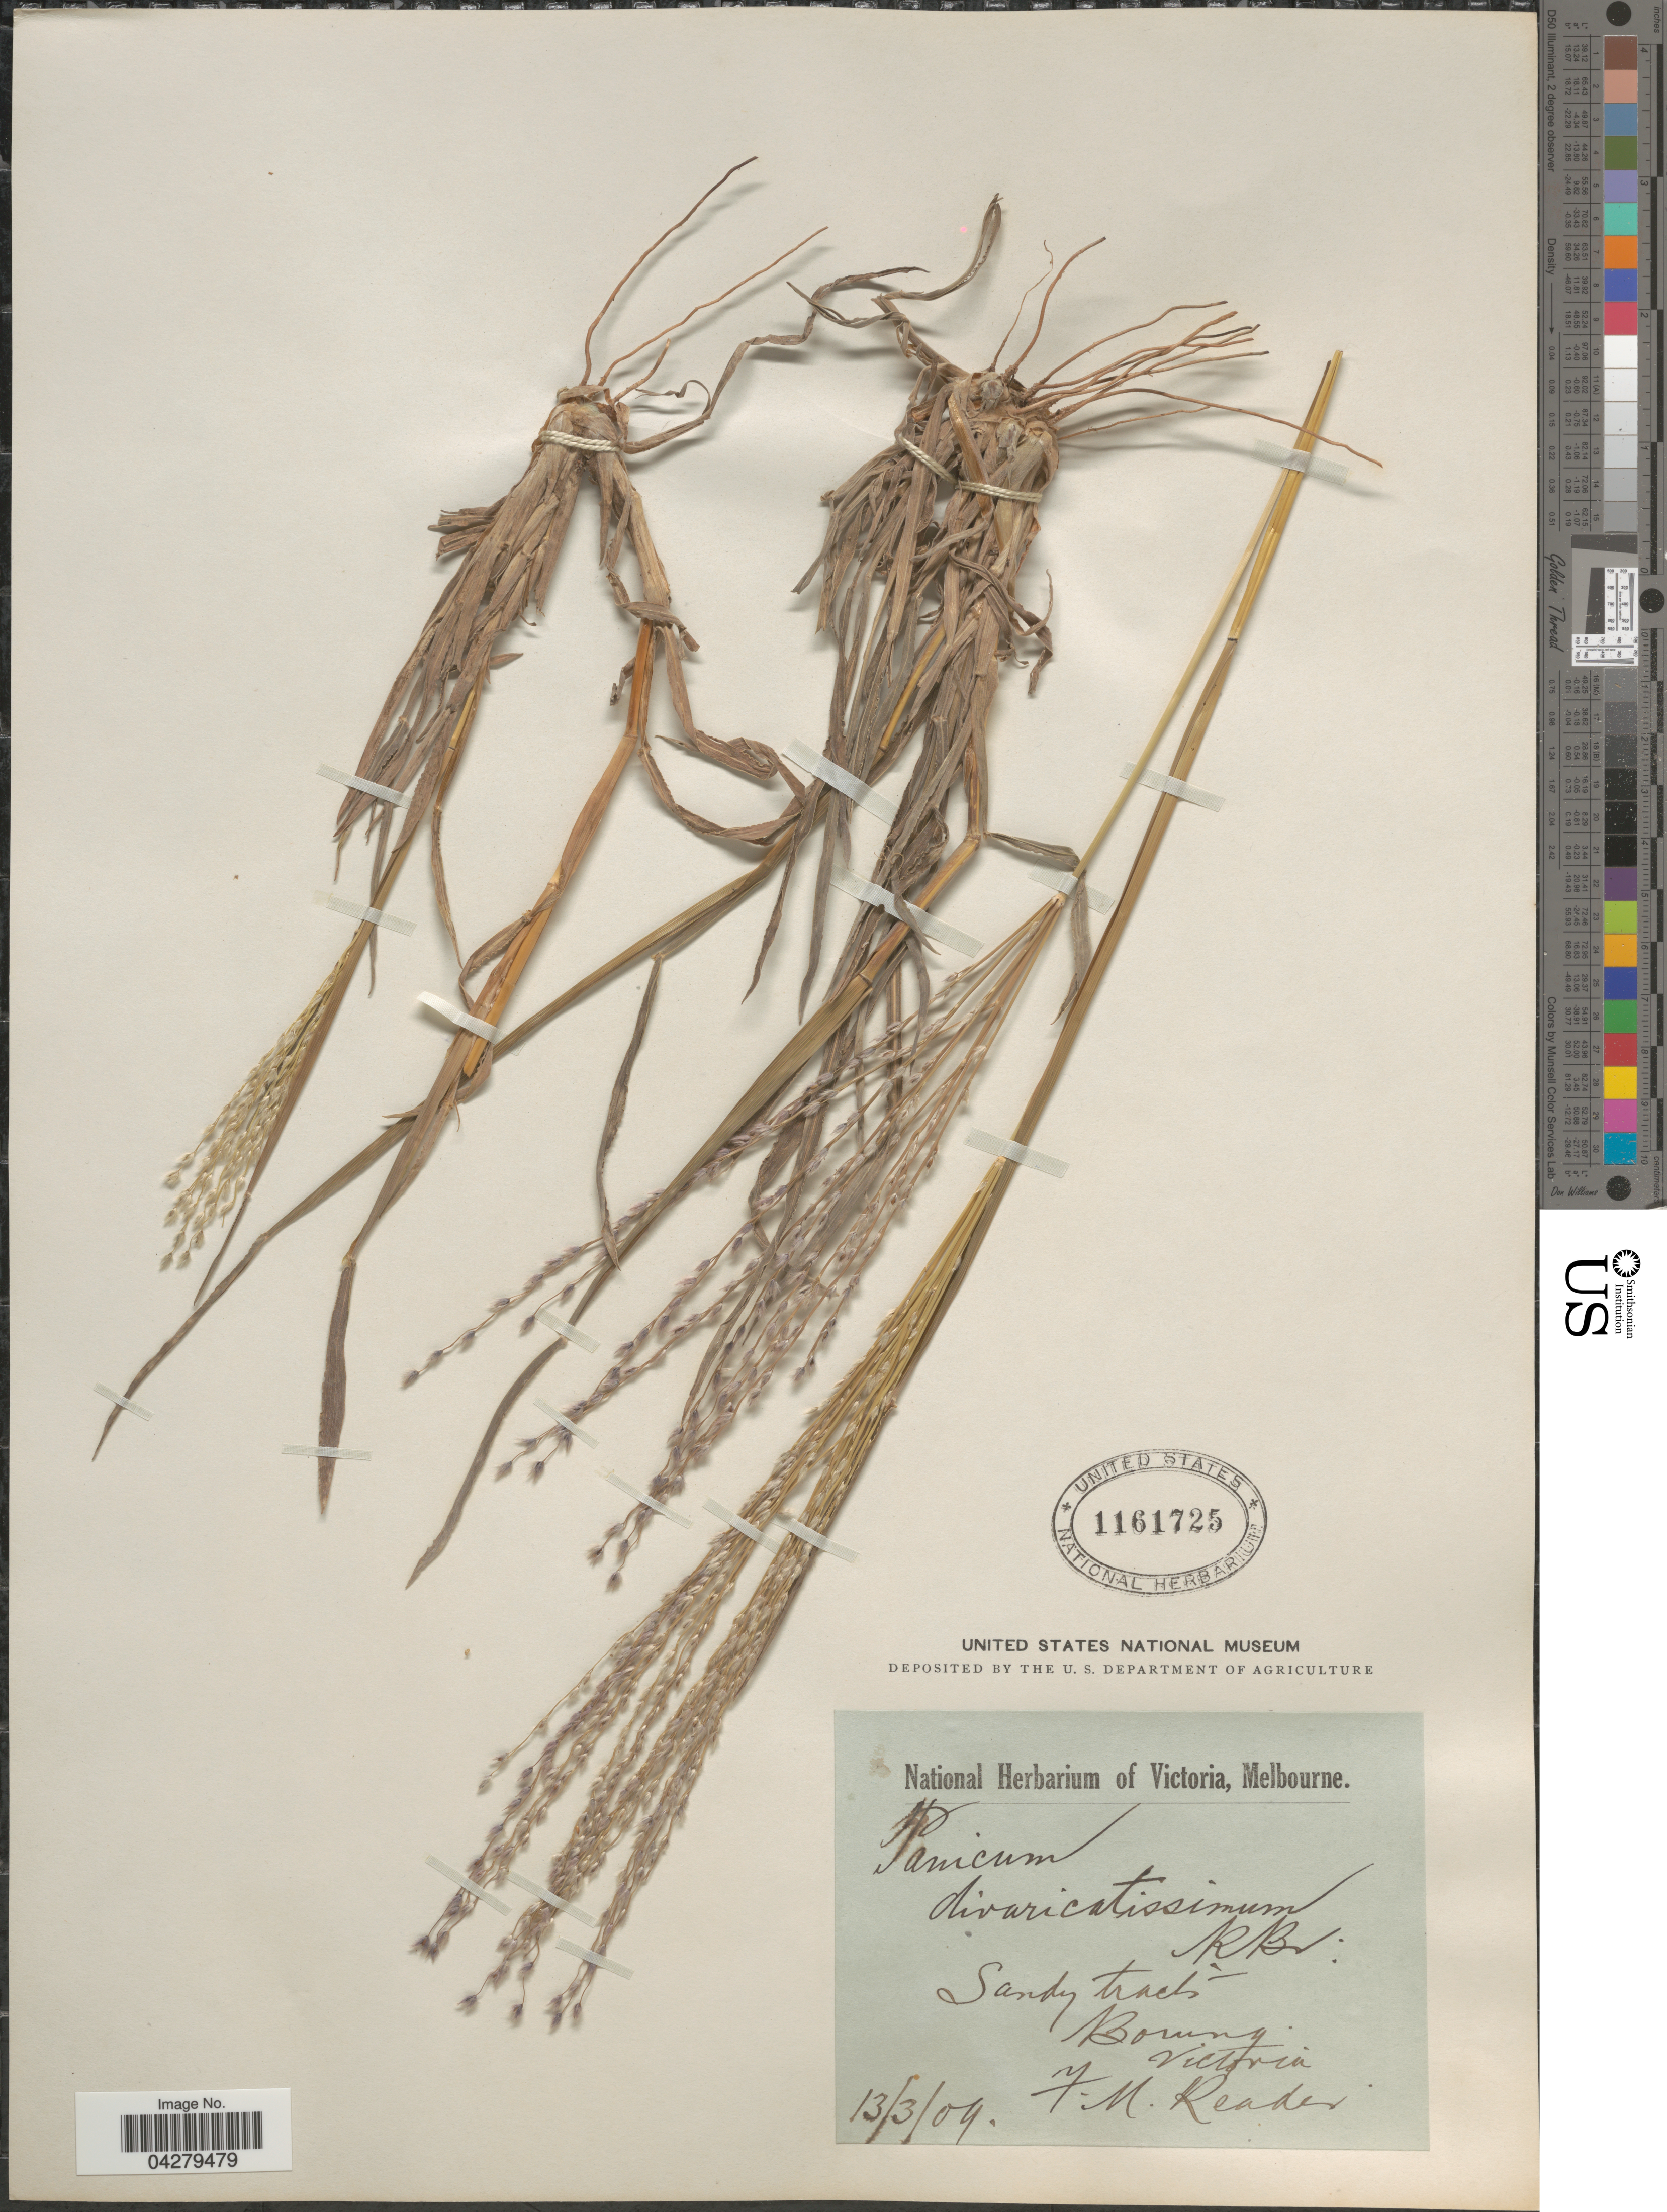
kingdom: Plantae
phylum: Tracheophyta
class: Liliopsida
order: Poales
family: Poaceae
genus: Digitaria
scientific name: Digitaria ammophila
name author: (F. Muell.) Hughes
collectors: F. Reader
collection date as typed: Transcribed d/m/y: 13/3/9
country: Australia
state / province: Victoria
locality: Sandy tracts, Borung, Victoria.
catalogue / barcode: US 1161725